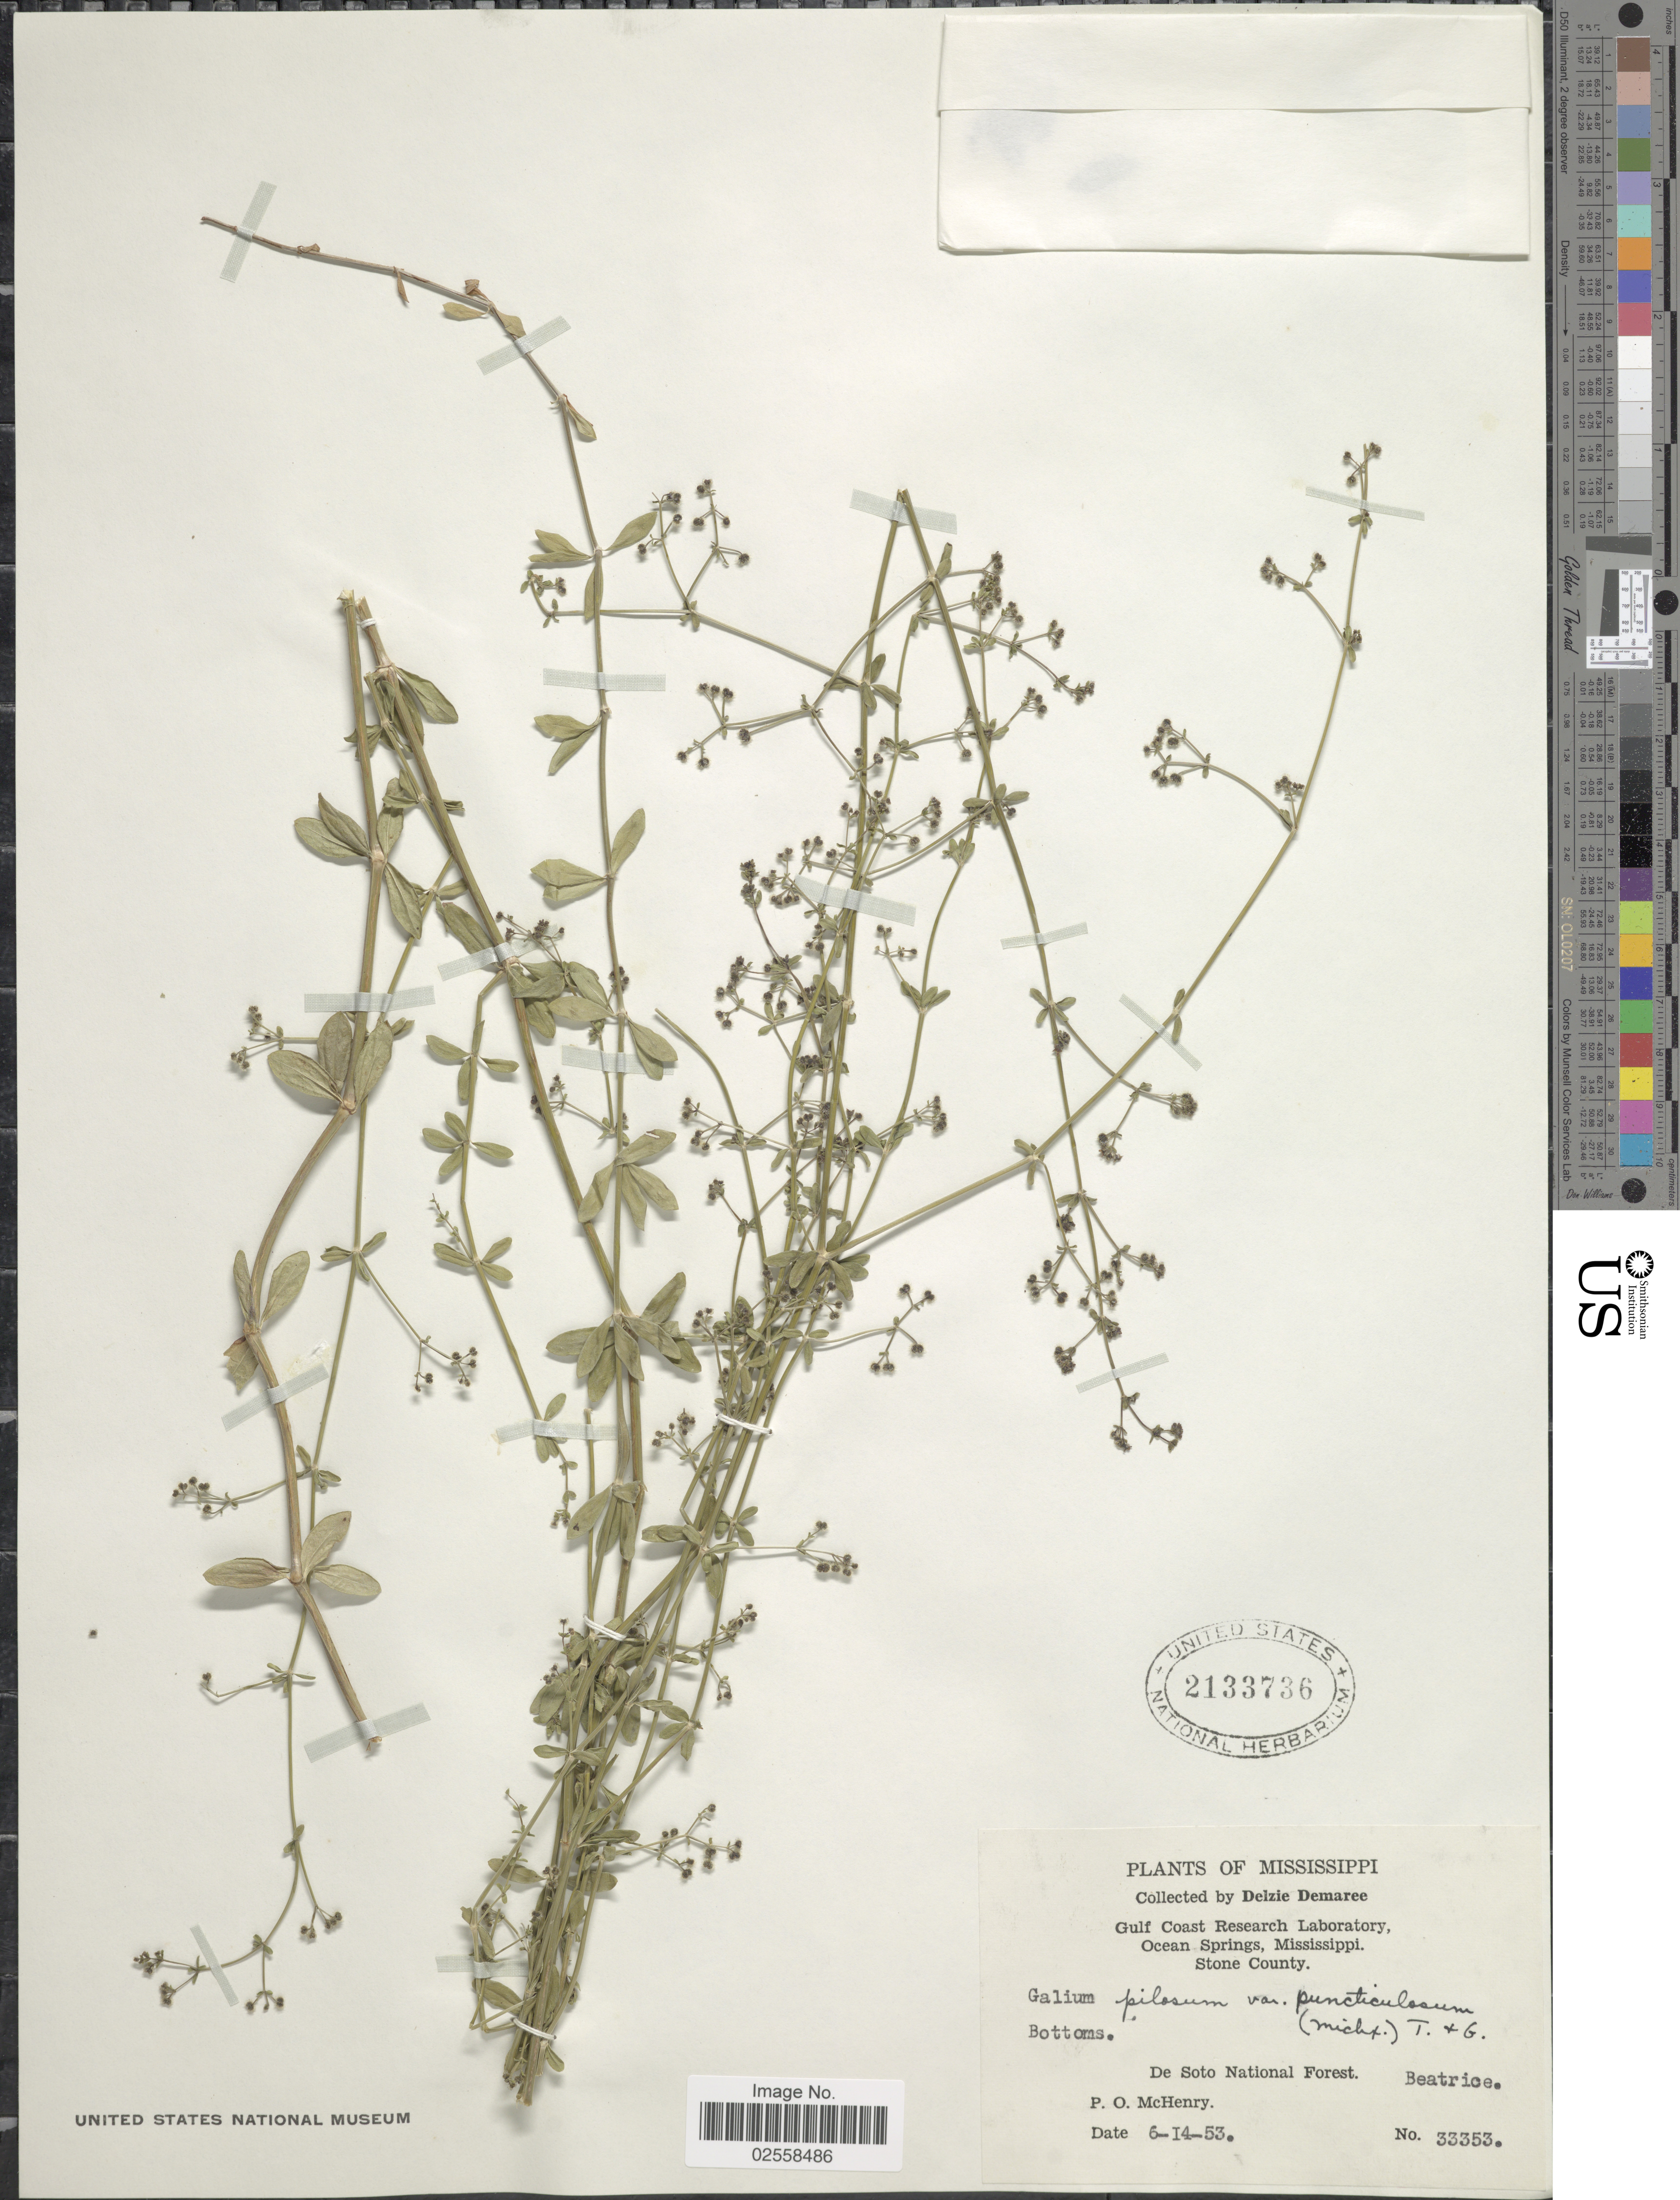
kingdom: Plantae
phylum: Tracheophyta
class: Magnoliopsida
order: Gentianales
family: Rubiaceae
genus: Galium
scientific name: Galium pilosum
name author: Aiton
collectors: D. Demaree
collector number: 33353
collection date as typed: Transcribed d/m/y: 14/6/53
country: United States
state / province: Mississippi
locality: Gulf Coast Research Laboratory, Ocean Springs, Stone County, De Soto National Forest, Beatrice, McHenry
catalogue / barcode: US 2133736